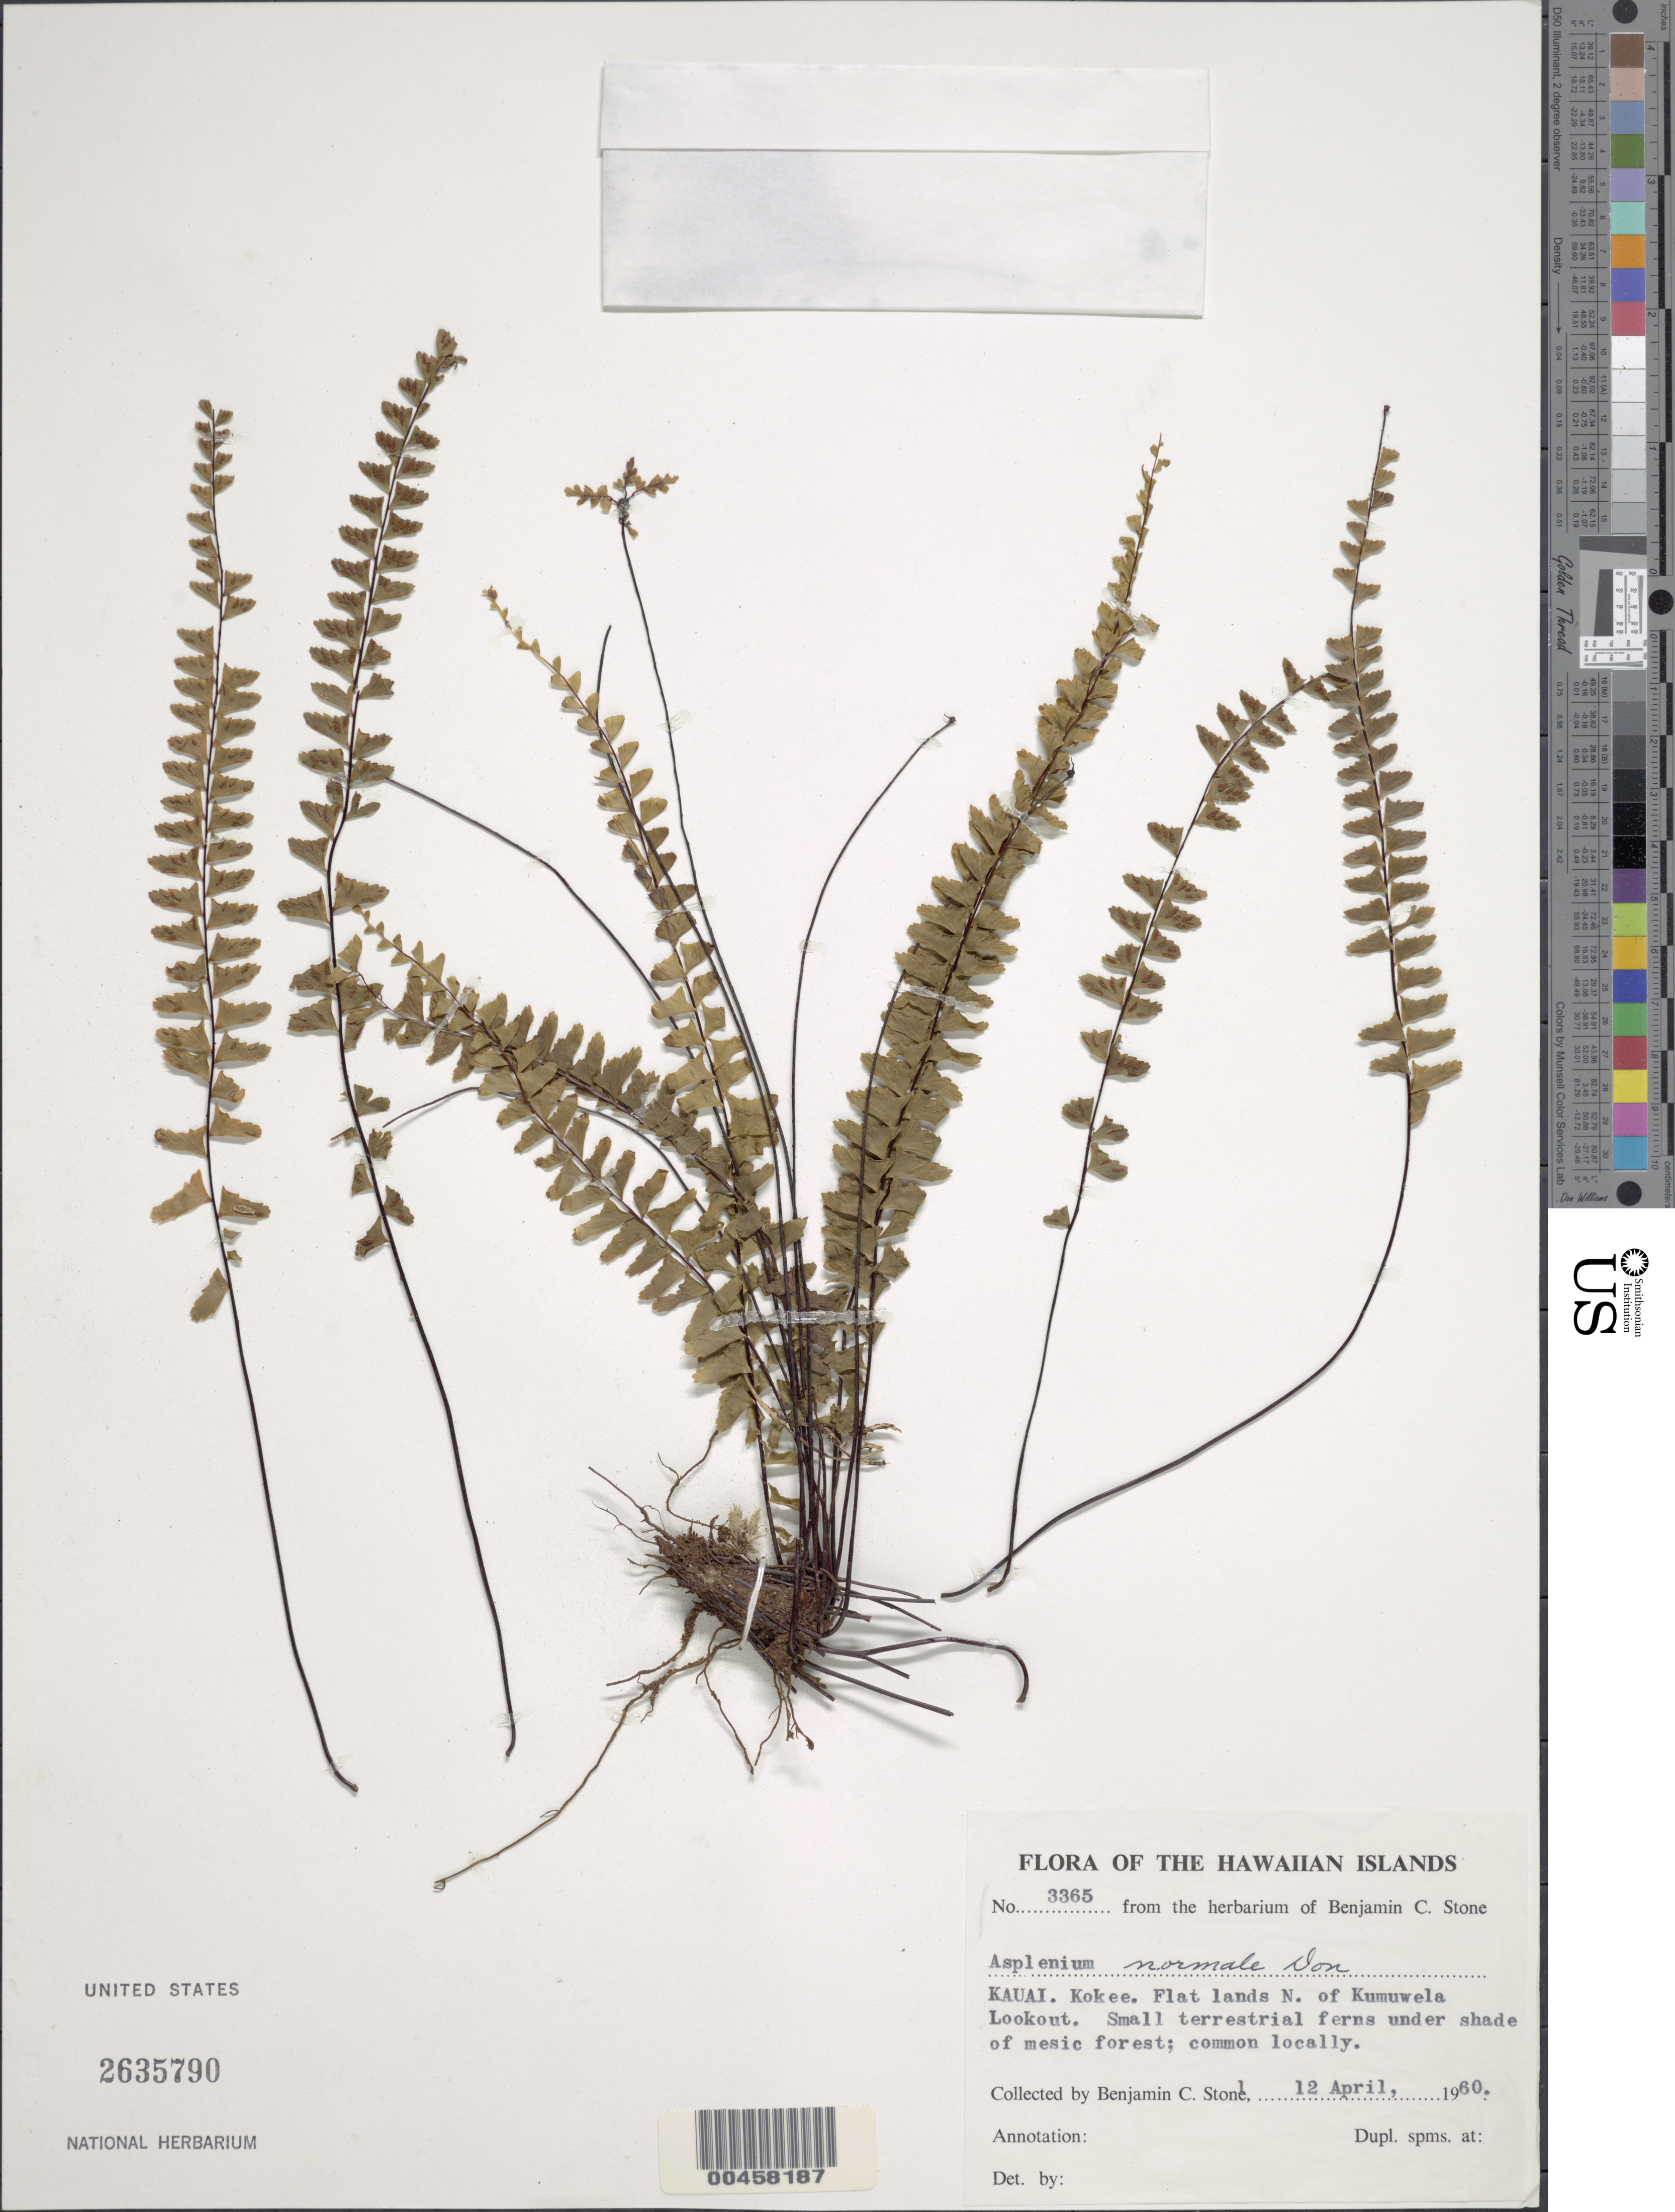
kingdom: Plantae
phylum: Tracheophyta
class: Polypodiopsida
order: Polypodiales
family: Aspleniaceae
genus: Asplenium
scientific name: Asplenium normale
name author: D. Don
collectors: B. C. Stone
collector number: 3365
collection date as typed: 12 Apr 1960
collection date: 1960-04-12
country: United States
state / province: Hawaii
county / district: Kauai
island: Kaua'i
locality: Kokee. Flat lands N. of Kumuwela Lookout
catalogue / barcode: US 2635790